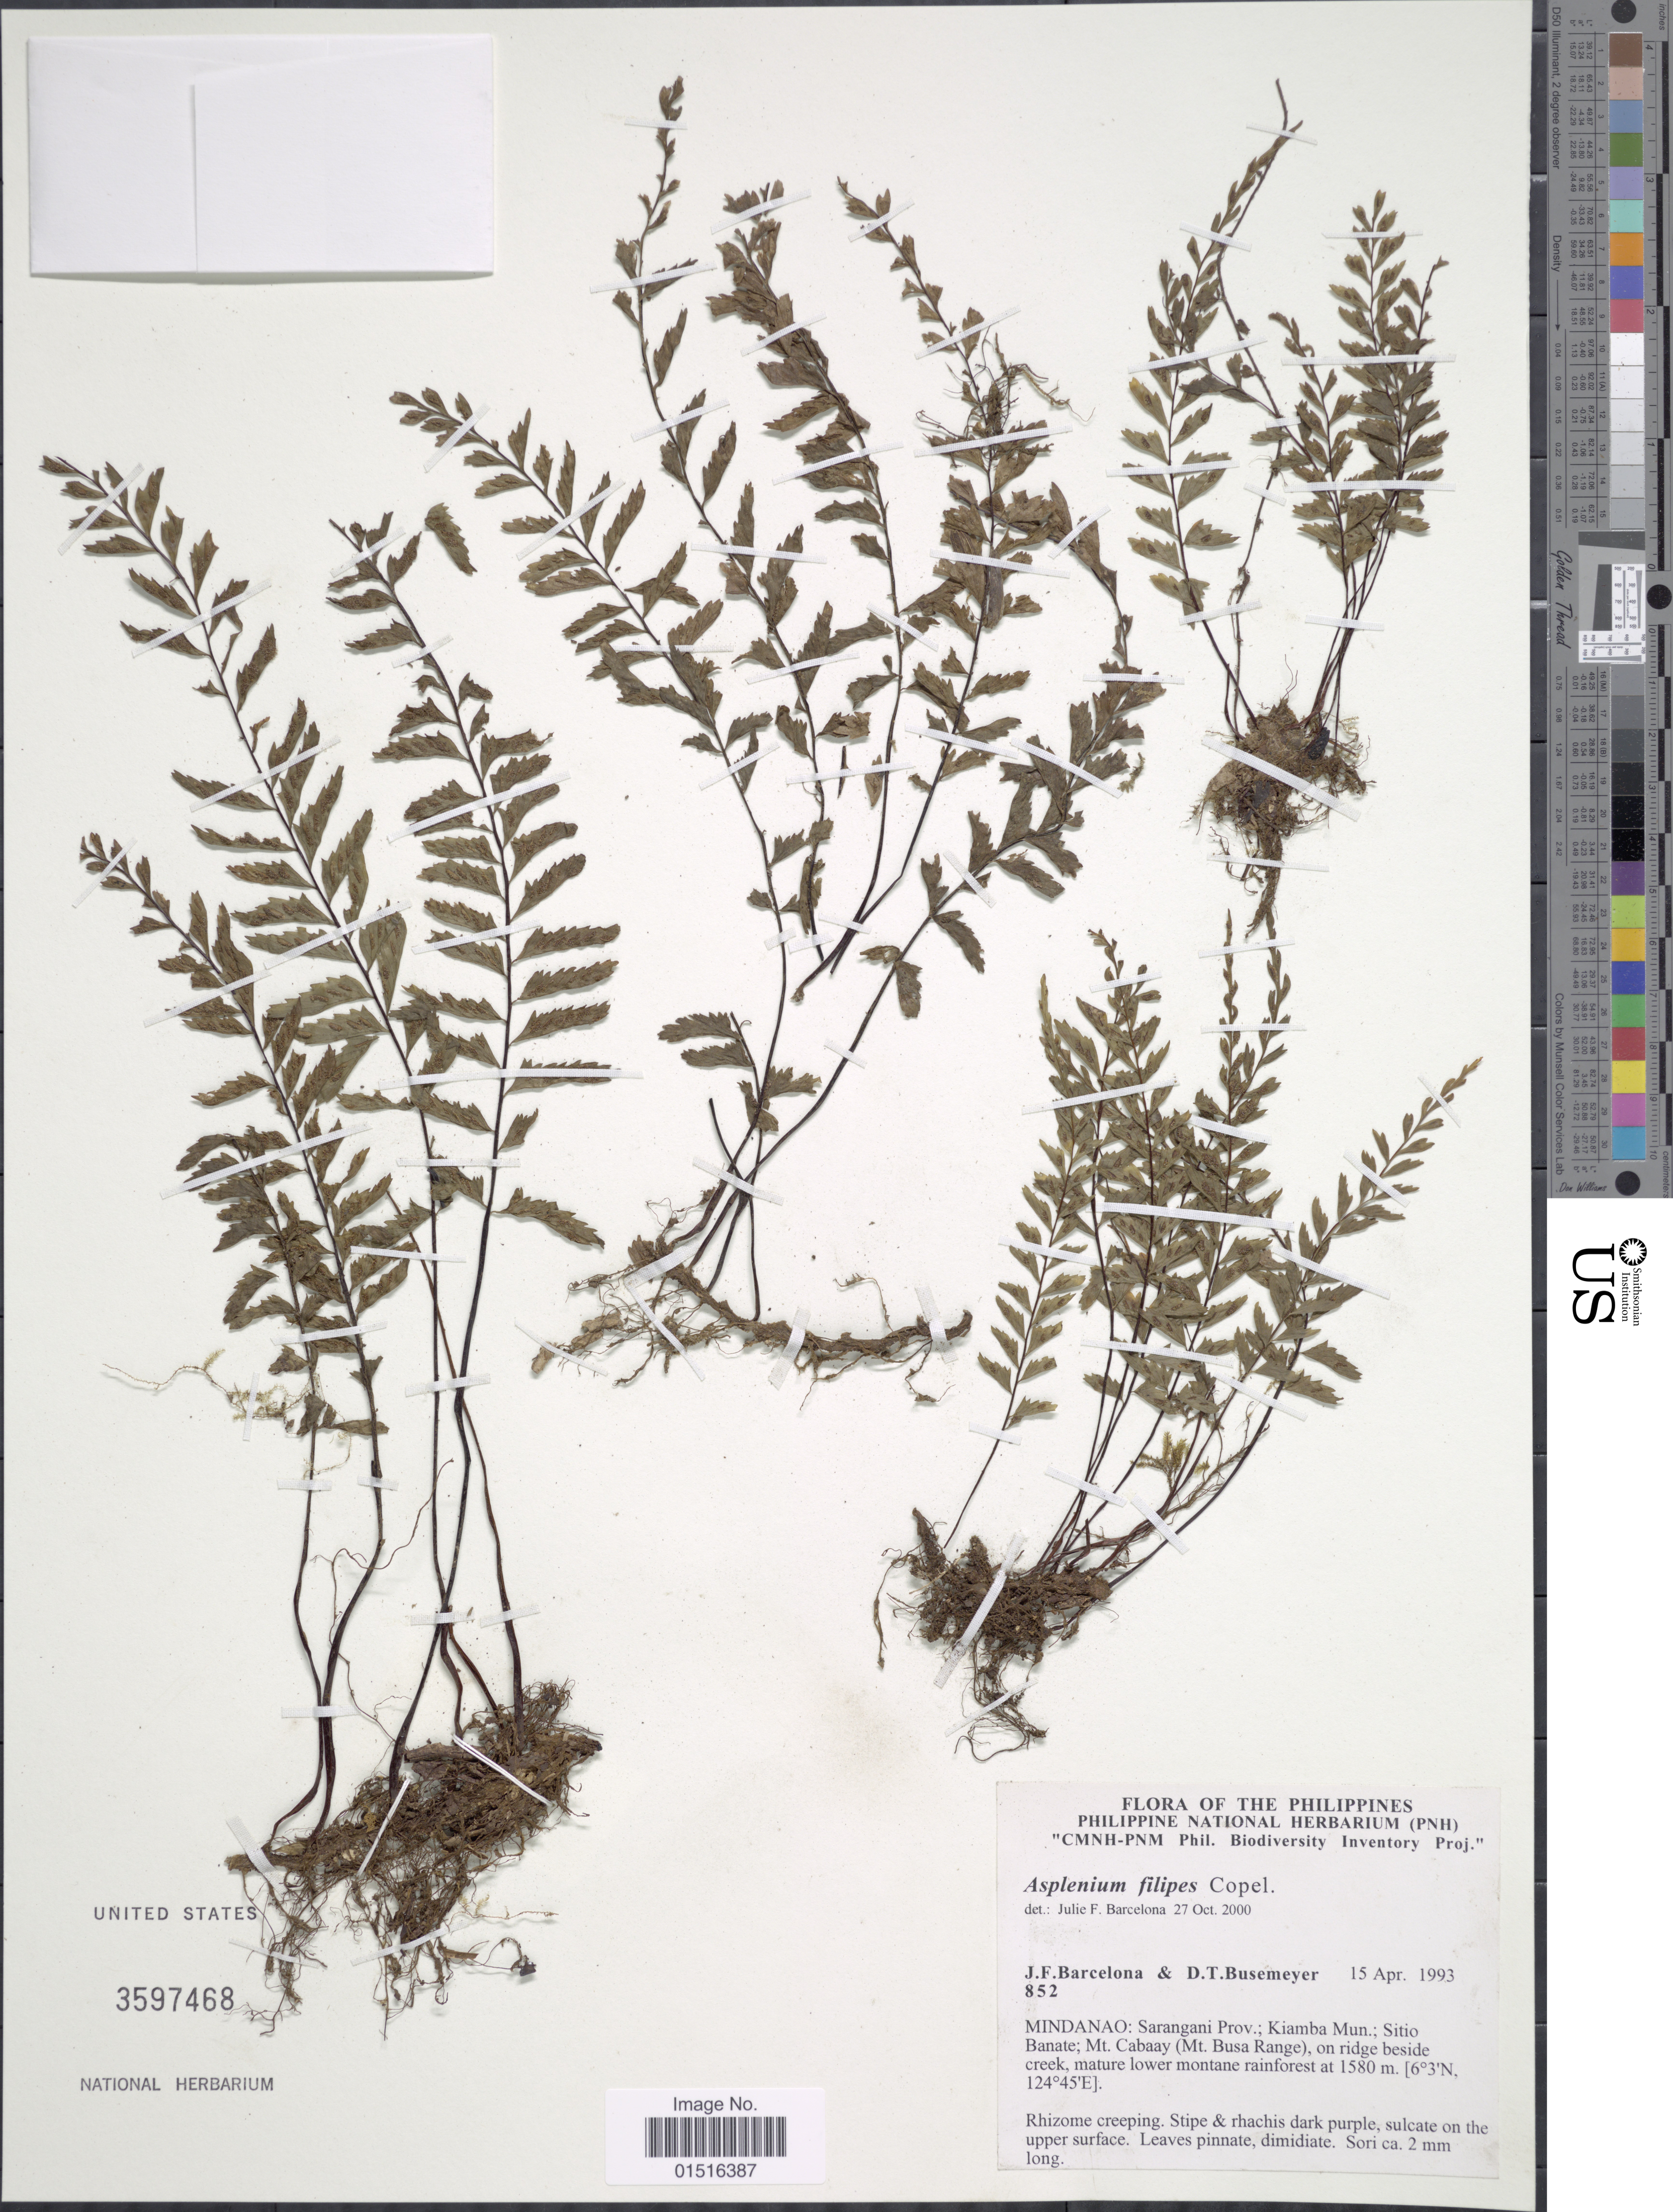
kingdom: Plantae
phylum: Tracheophyta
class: Polypodiopsida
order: Polypodiales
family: Aspleniaceae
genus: Asplenium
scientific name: Asplenium filipes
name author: Copel.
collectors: J. F. Barcelona & D. Busemeyer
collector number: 852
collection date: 1993-04-15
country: Philippines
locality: Mindanao: Sarangani Prov.; Kiamba Mun.; Sitio Banate; Mt. Cabaay (Mt. Busa Range)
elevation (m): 1580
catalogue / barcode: US 3597468